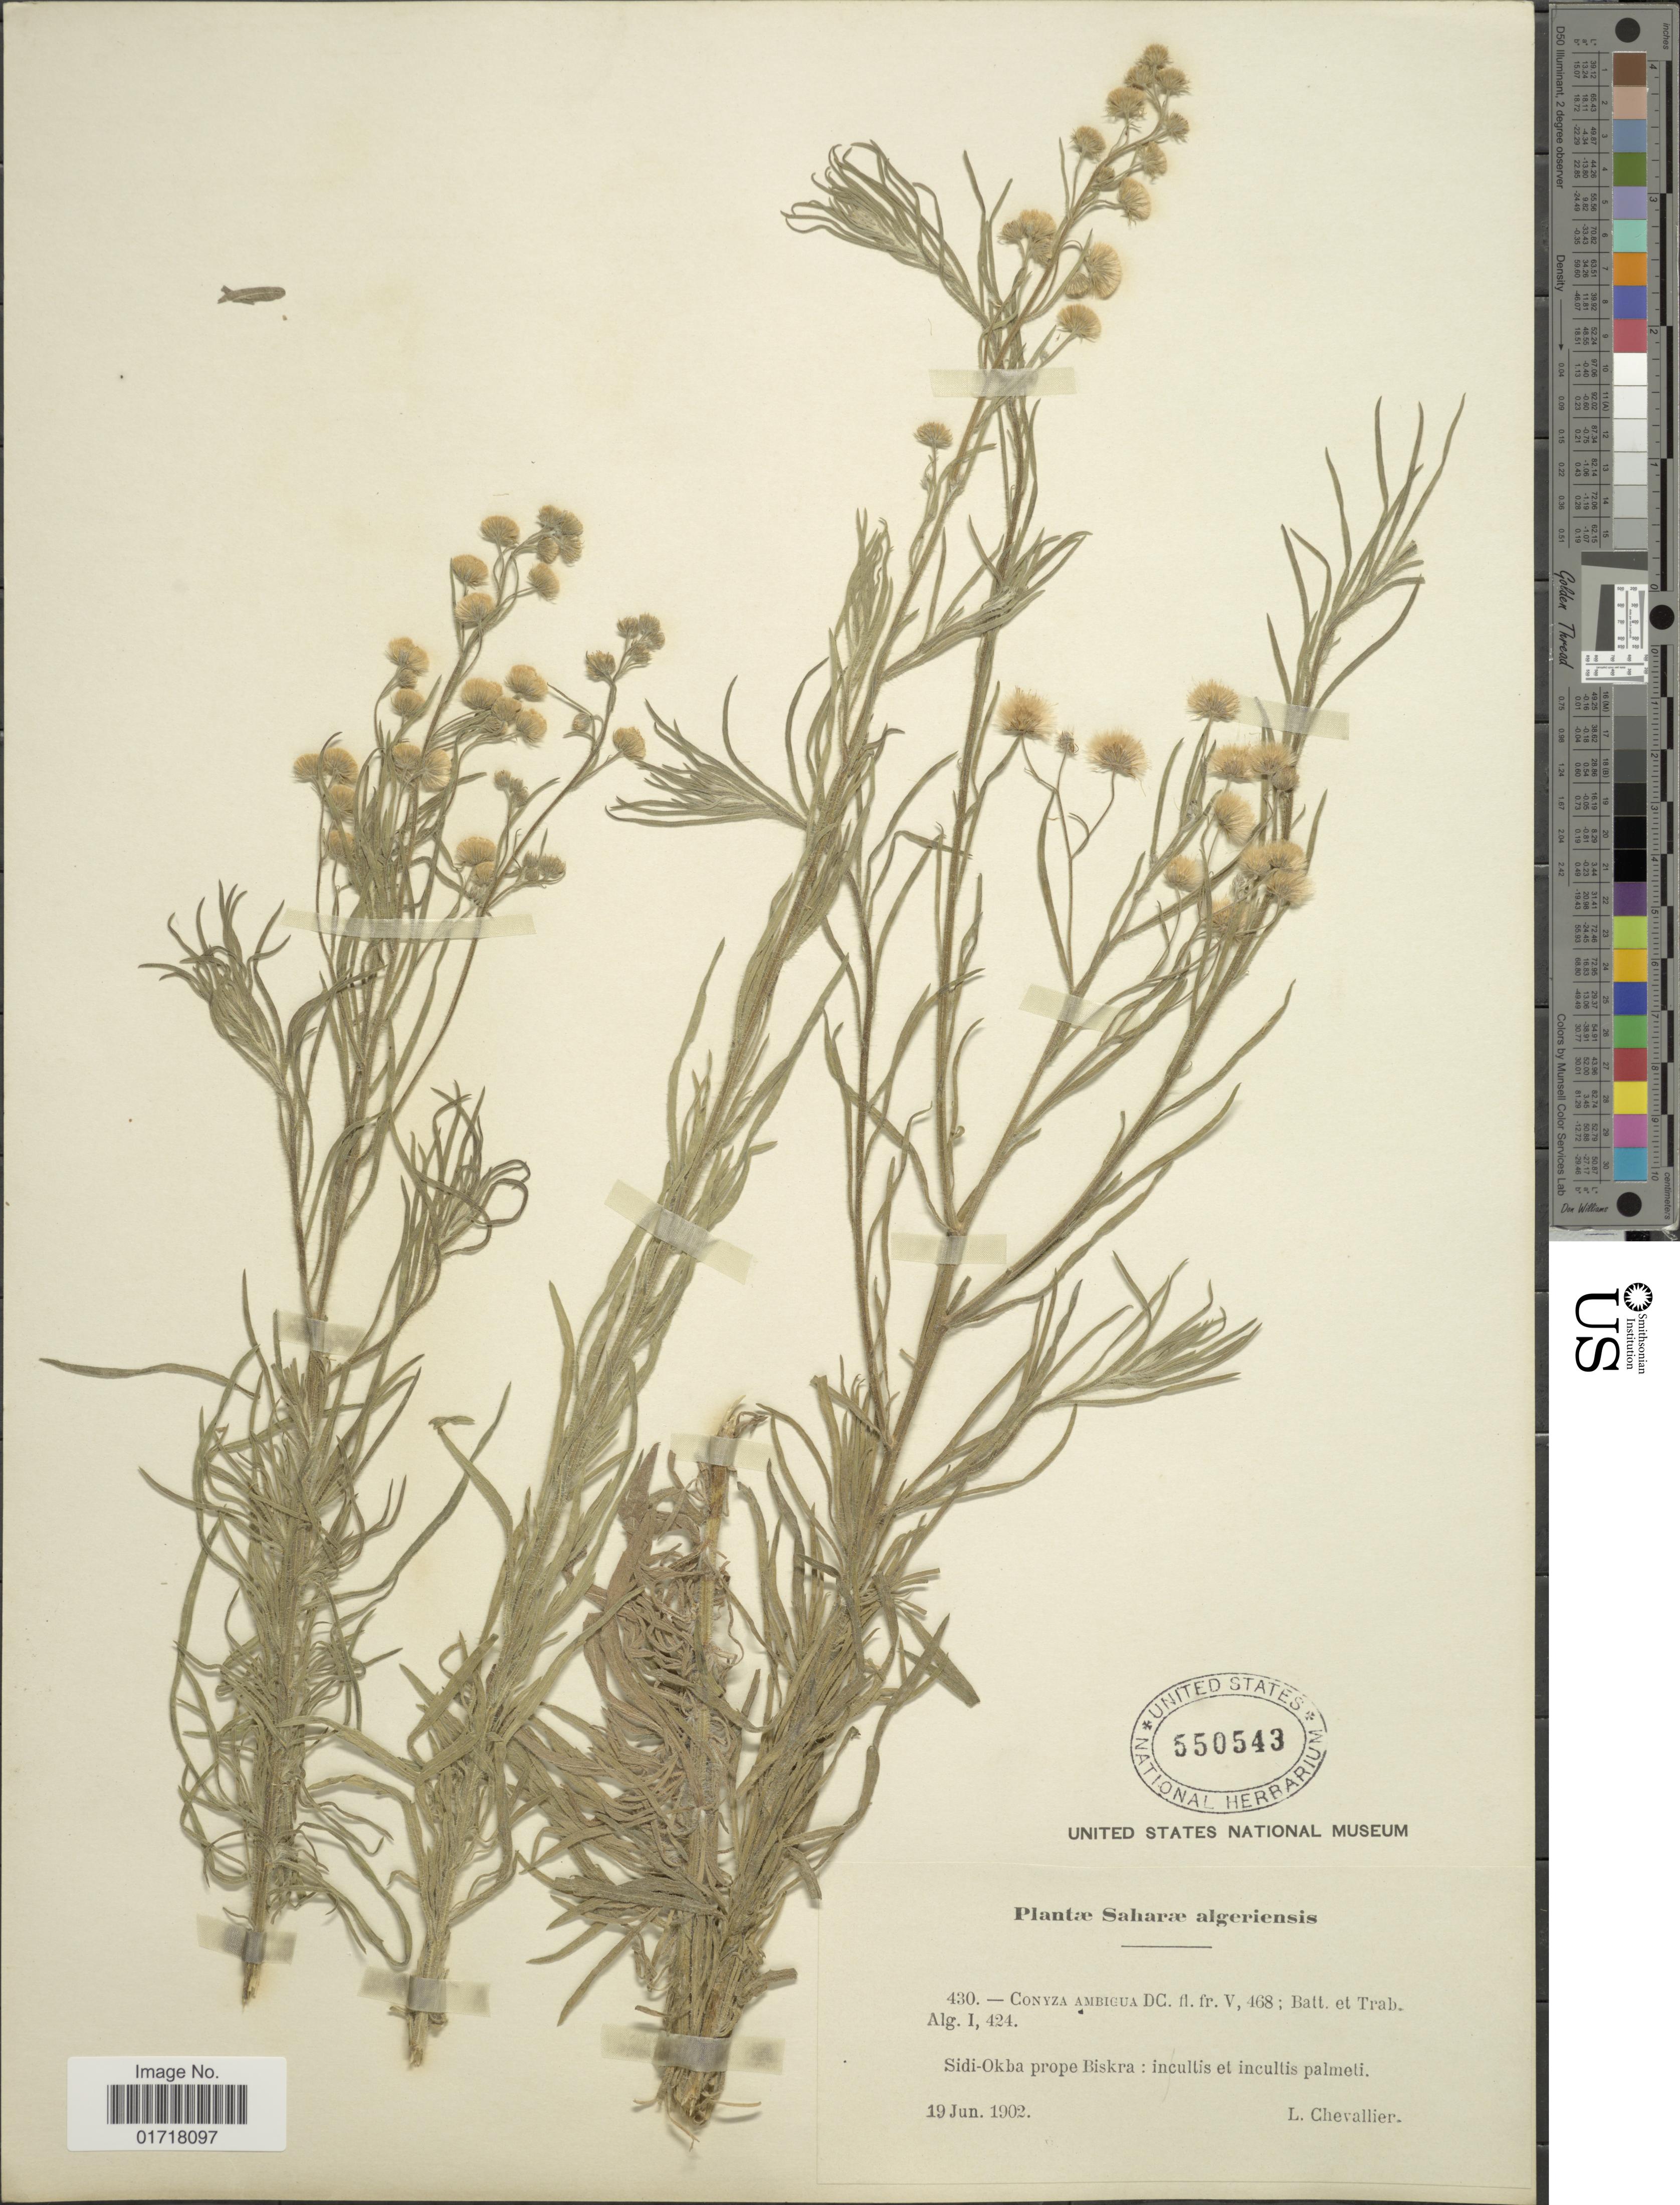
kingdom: Plantae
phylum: Tracheophyta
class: Magnoliopsida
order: Asterales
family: Asteraceae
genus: Conyza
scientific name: Conyza ambigua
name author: DC.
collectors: L. Chevallier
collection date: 1902-06-19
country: Algeria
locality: Saharæ algeriensis. Sidi - Okba, prope Bisku: incultis et incultis palmeti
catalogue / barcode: US 55043